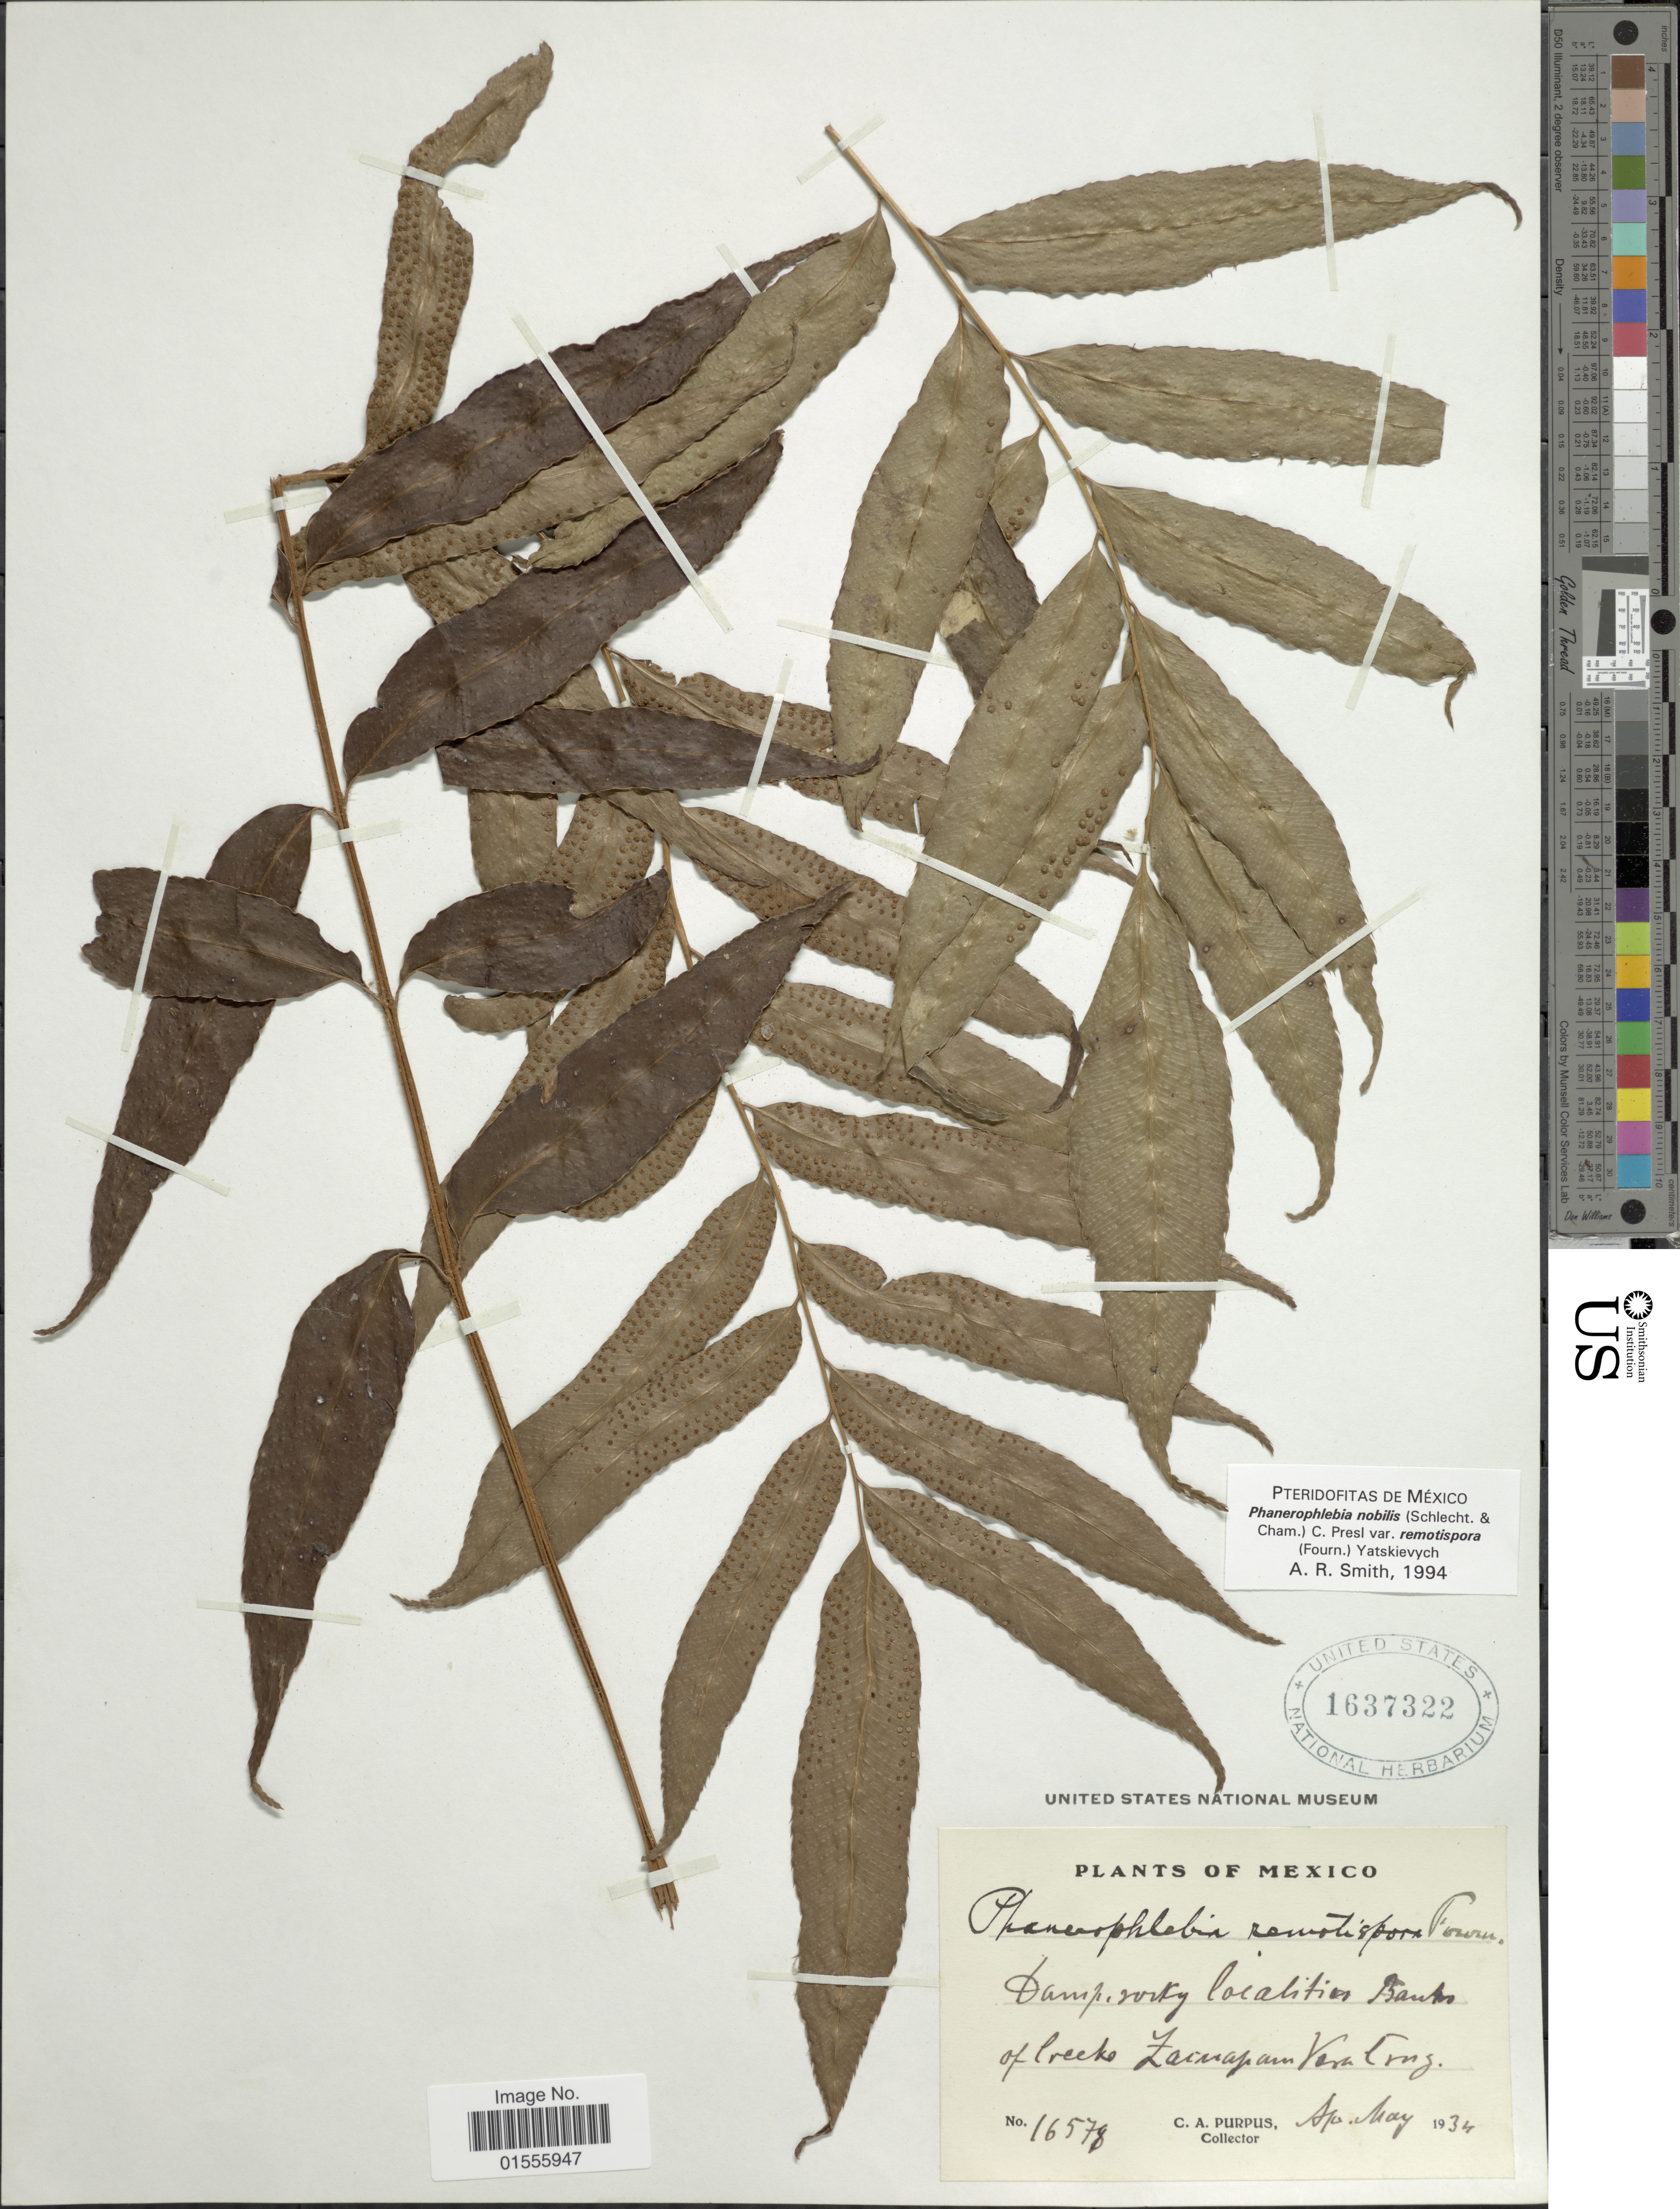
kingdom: Plantae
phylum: Tracheophyta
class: Polypodiopsida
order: Polypodiales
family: Dryopteridaceae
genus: Phanerophlebia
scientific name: Phanerophlebia remotispora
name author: E. Fourn.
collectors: C. A. Purpus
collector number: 16578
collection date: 1934-04/1934-05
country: Mexico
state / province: Veracruz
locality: Damp, rocky localities. Banks of Creeks Zacuapan, Vera Cruz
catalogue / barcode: US 1637322